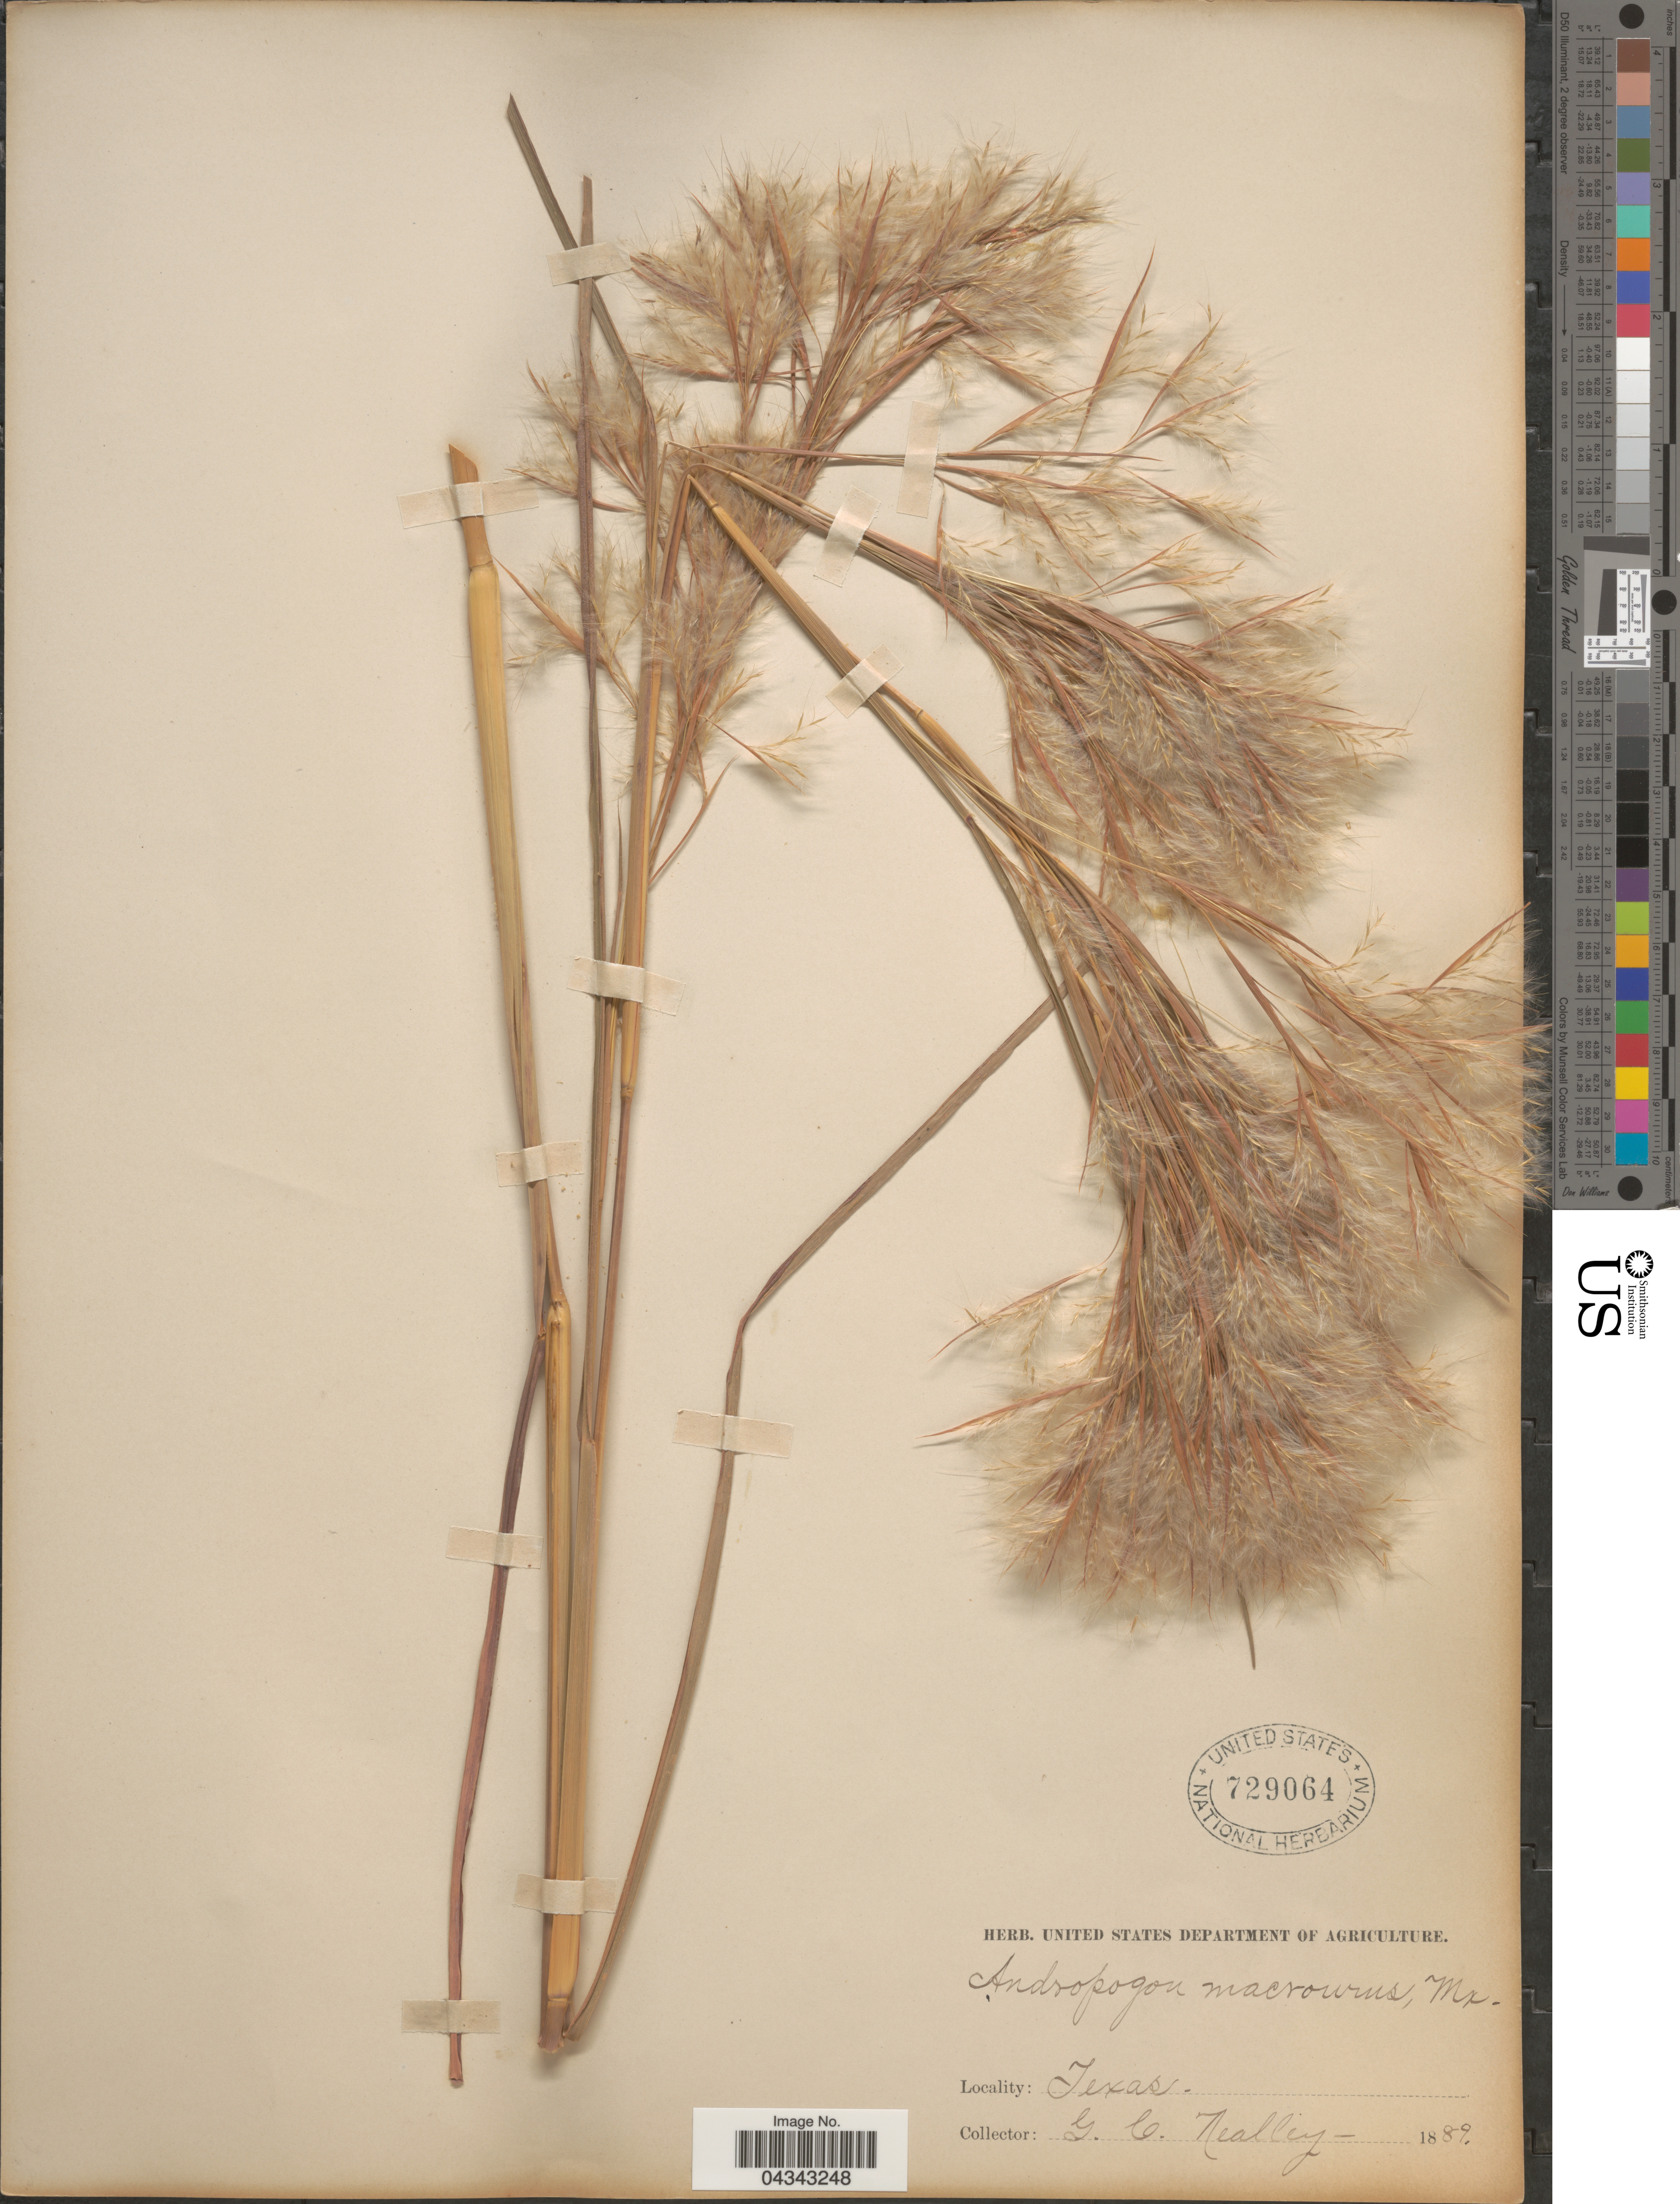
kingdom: Plantae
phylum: Tracheophyta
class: Liliopsida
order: Poales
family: Poaceae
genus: Andropogon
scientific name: Andropogon glomeratus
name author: (Walter) Britton, Stearns & Poggenb.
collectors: G. C. Nealley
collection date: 1889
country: United States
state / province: Texas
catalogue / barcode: US 729064